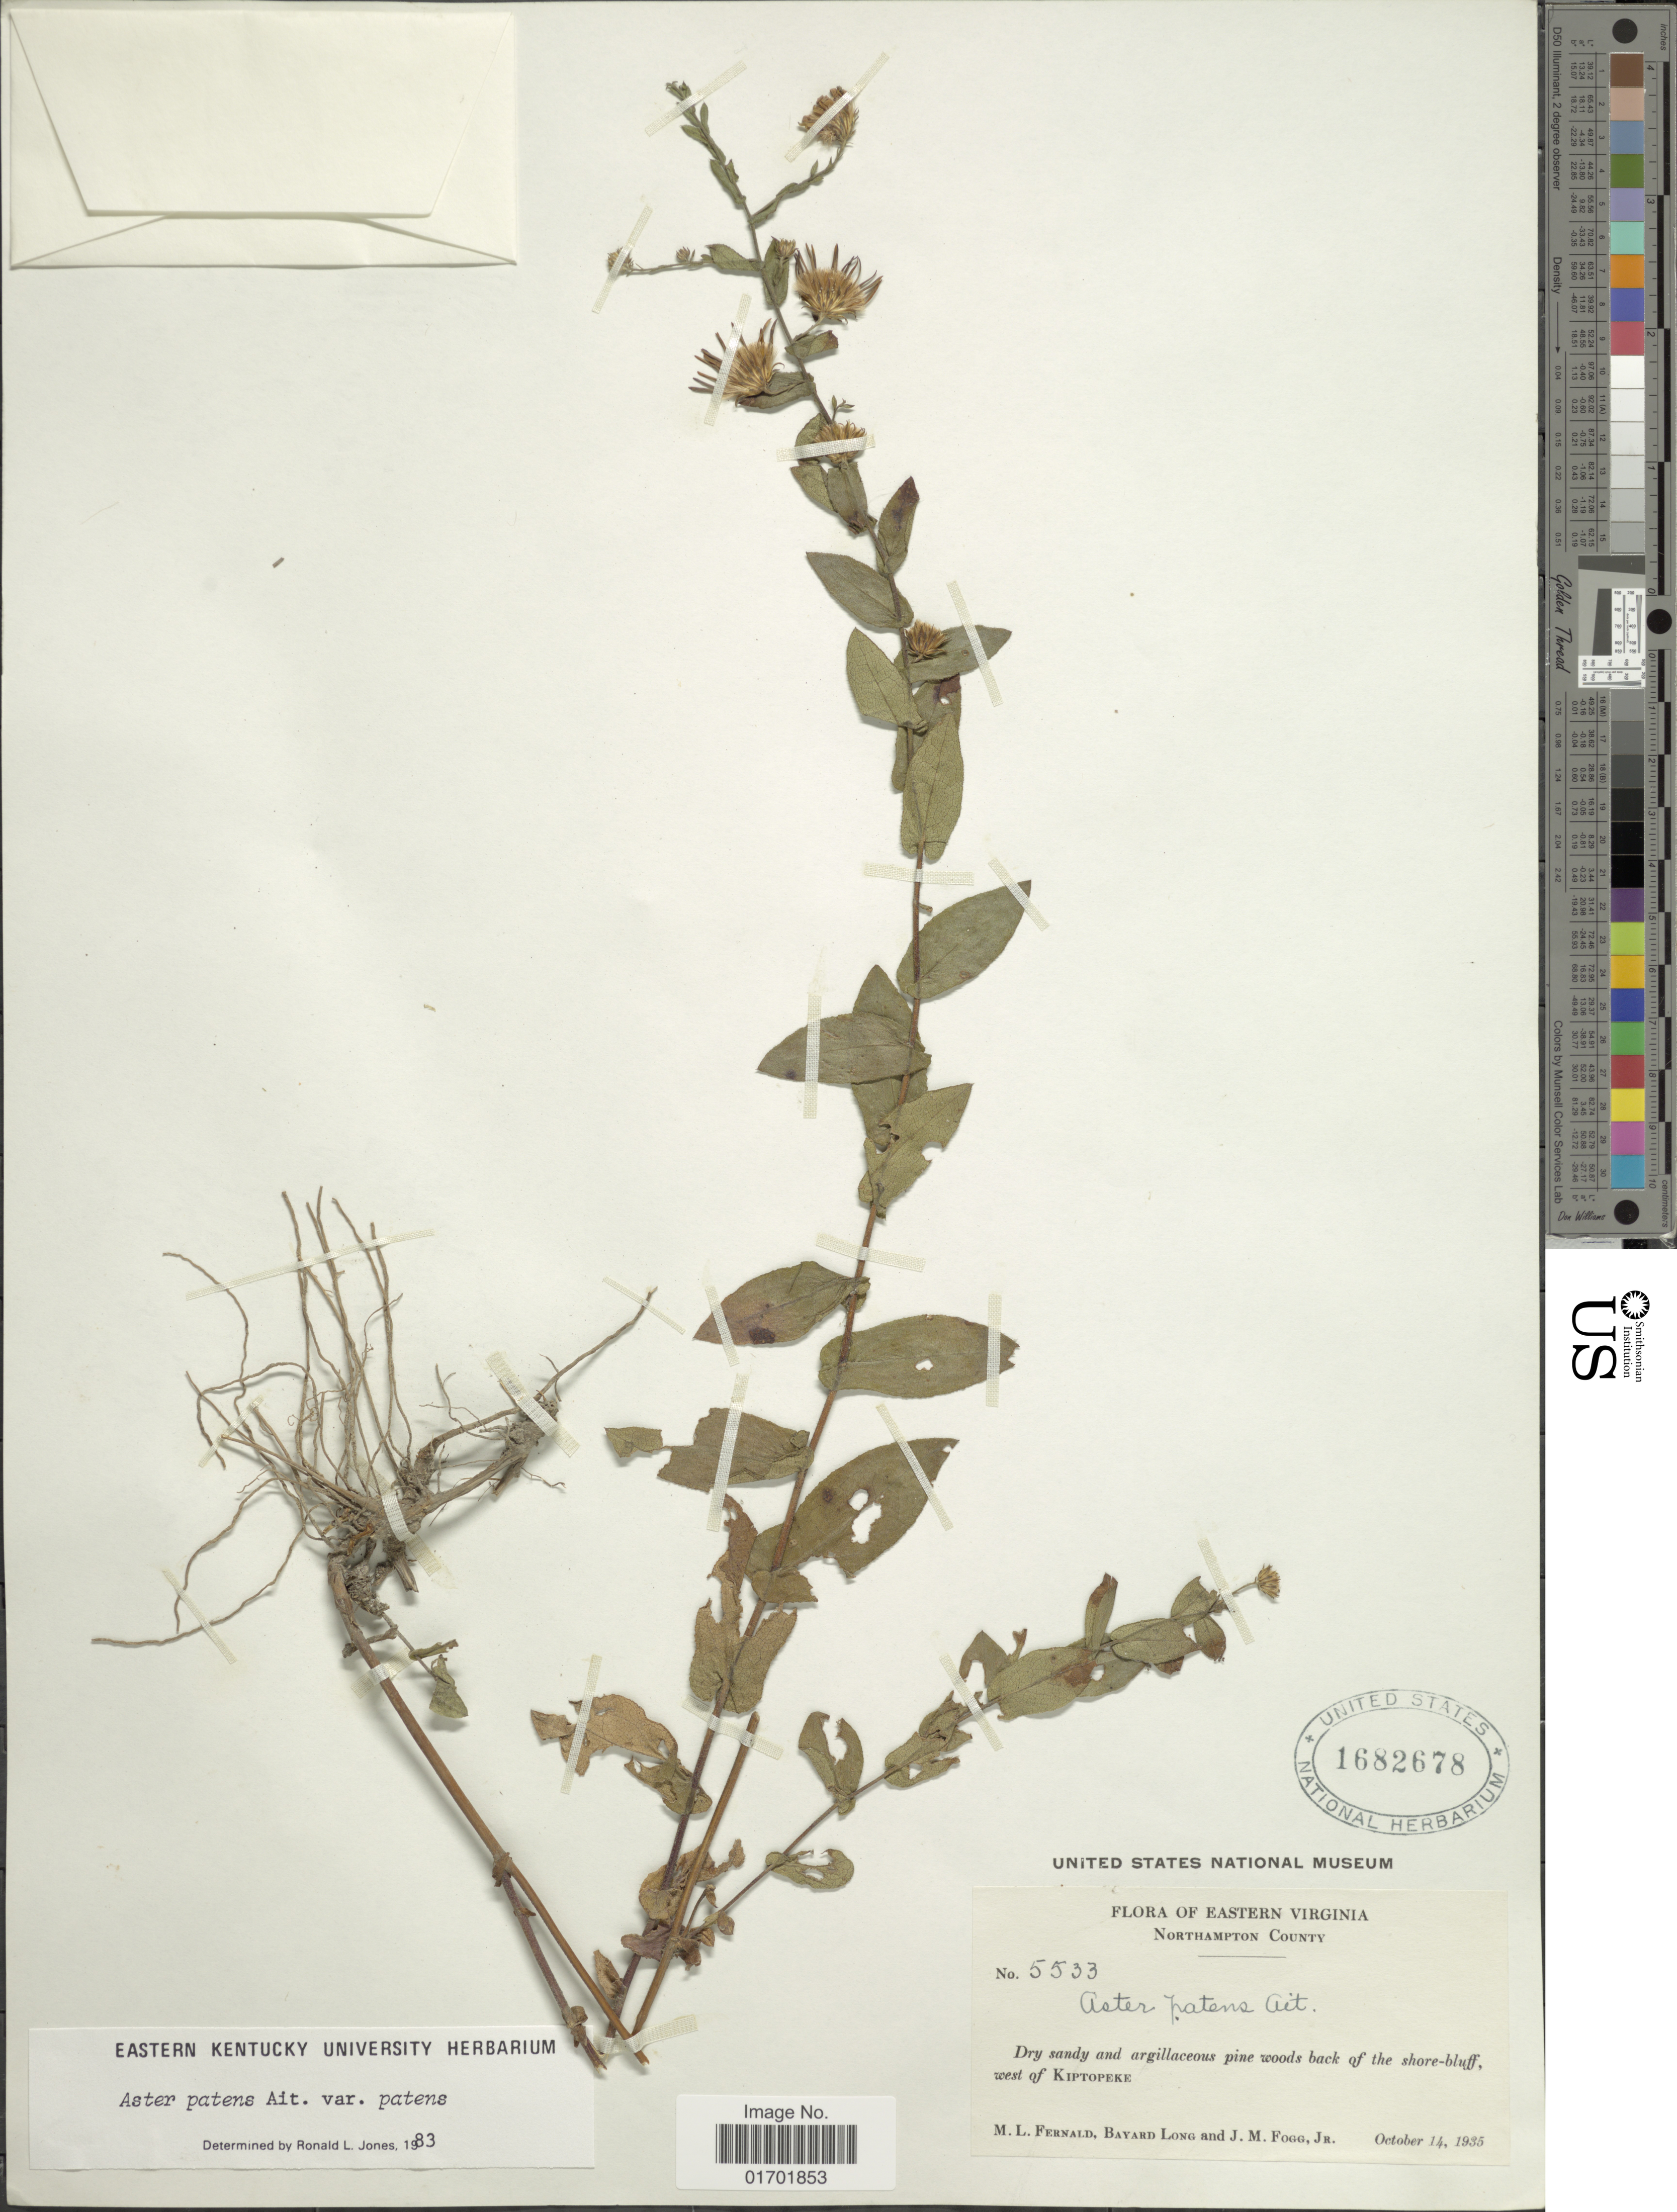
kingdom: Plantae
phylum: Tracheophyta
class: Magnoliopsida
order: Asterales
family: Asteraceae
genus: Symphyotrichum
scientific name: Symphyotrichum patens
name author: (Aiton) G.L. Nesom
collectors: M. L. Fernald, B. Long & J. Fogg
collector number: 5533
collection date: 1935-10-14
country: United States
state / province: Virginia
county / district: Northampton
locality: Eastern Virginia, W of Kiptopeke.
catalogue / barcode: US 1682678